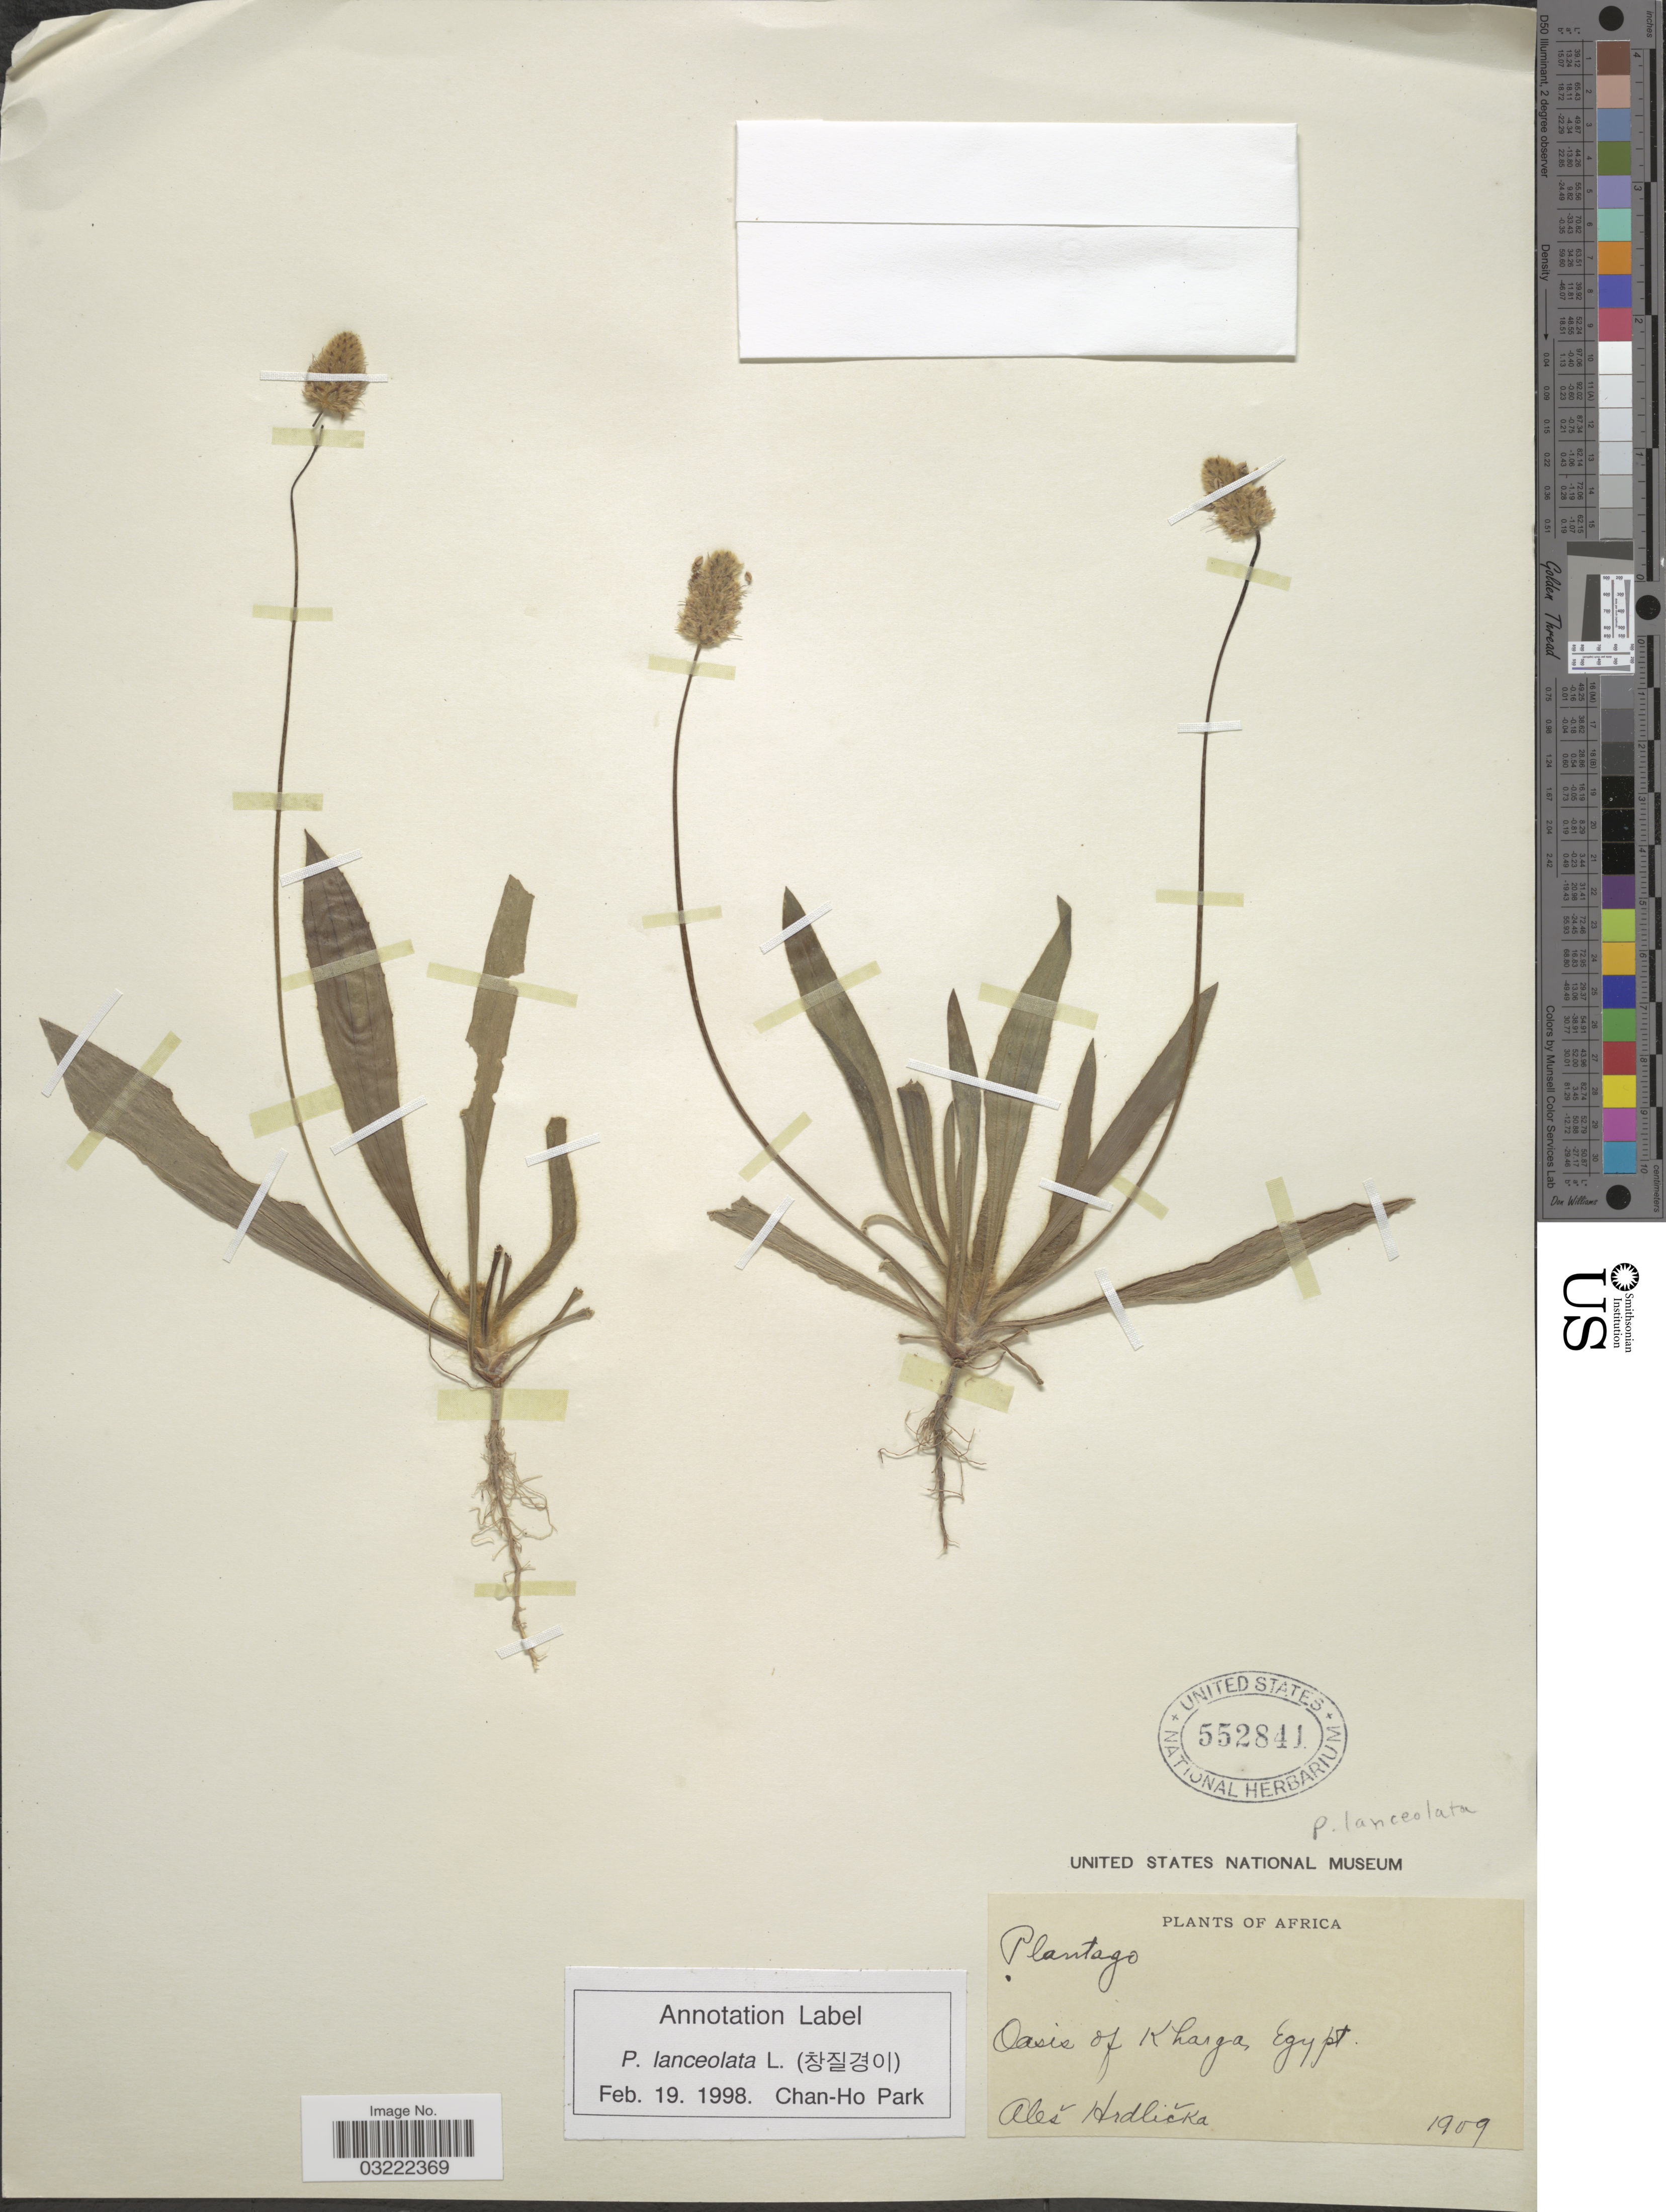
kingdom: Plantae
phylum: Tracheophyta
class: Magnoliopsida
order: Lamiales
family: Plantaginaceae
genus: Plantago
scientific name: Plantago lanceolata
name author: L.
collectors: A. Hrdlicka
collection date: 1909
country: Egypt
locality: Oasis of Kharga.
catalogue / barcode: US 552841